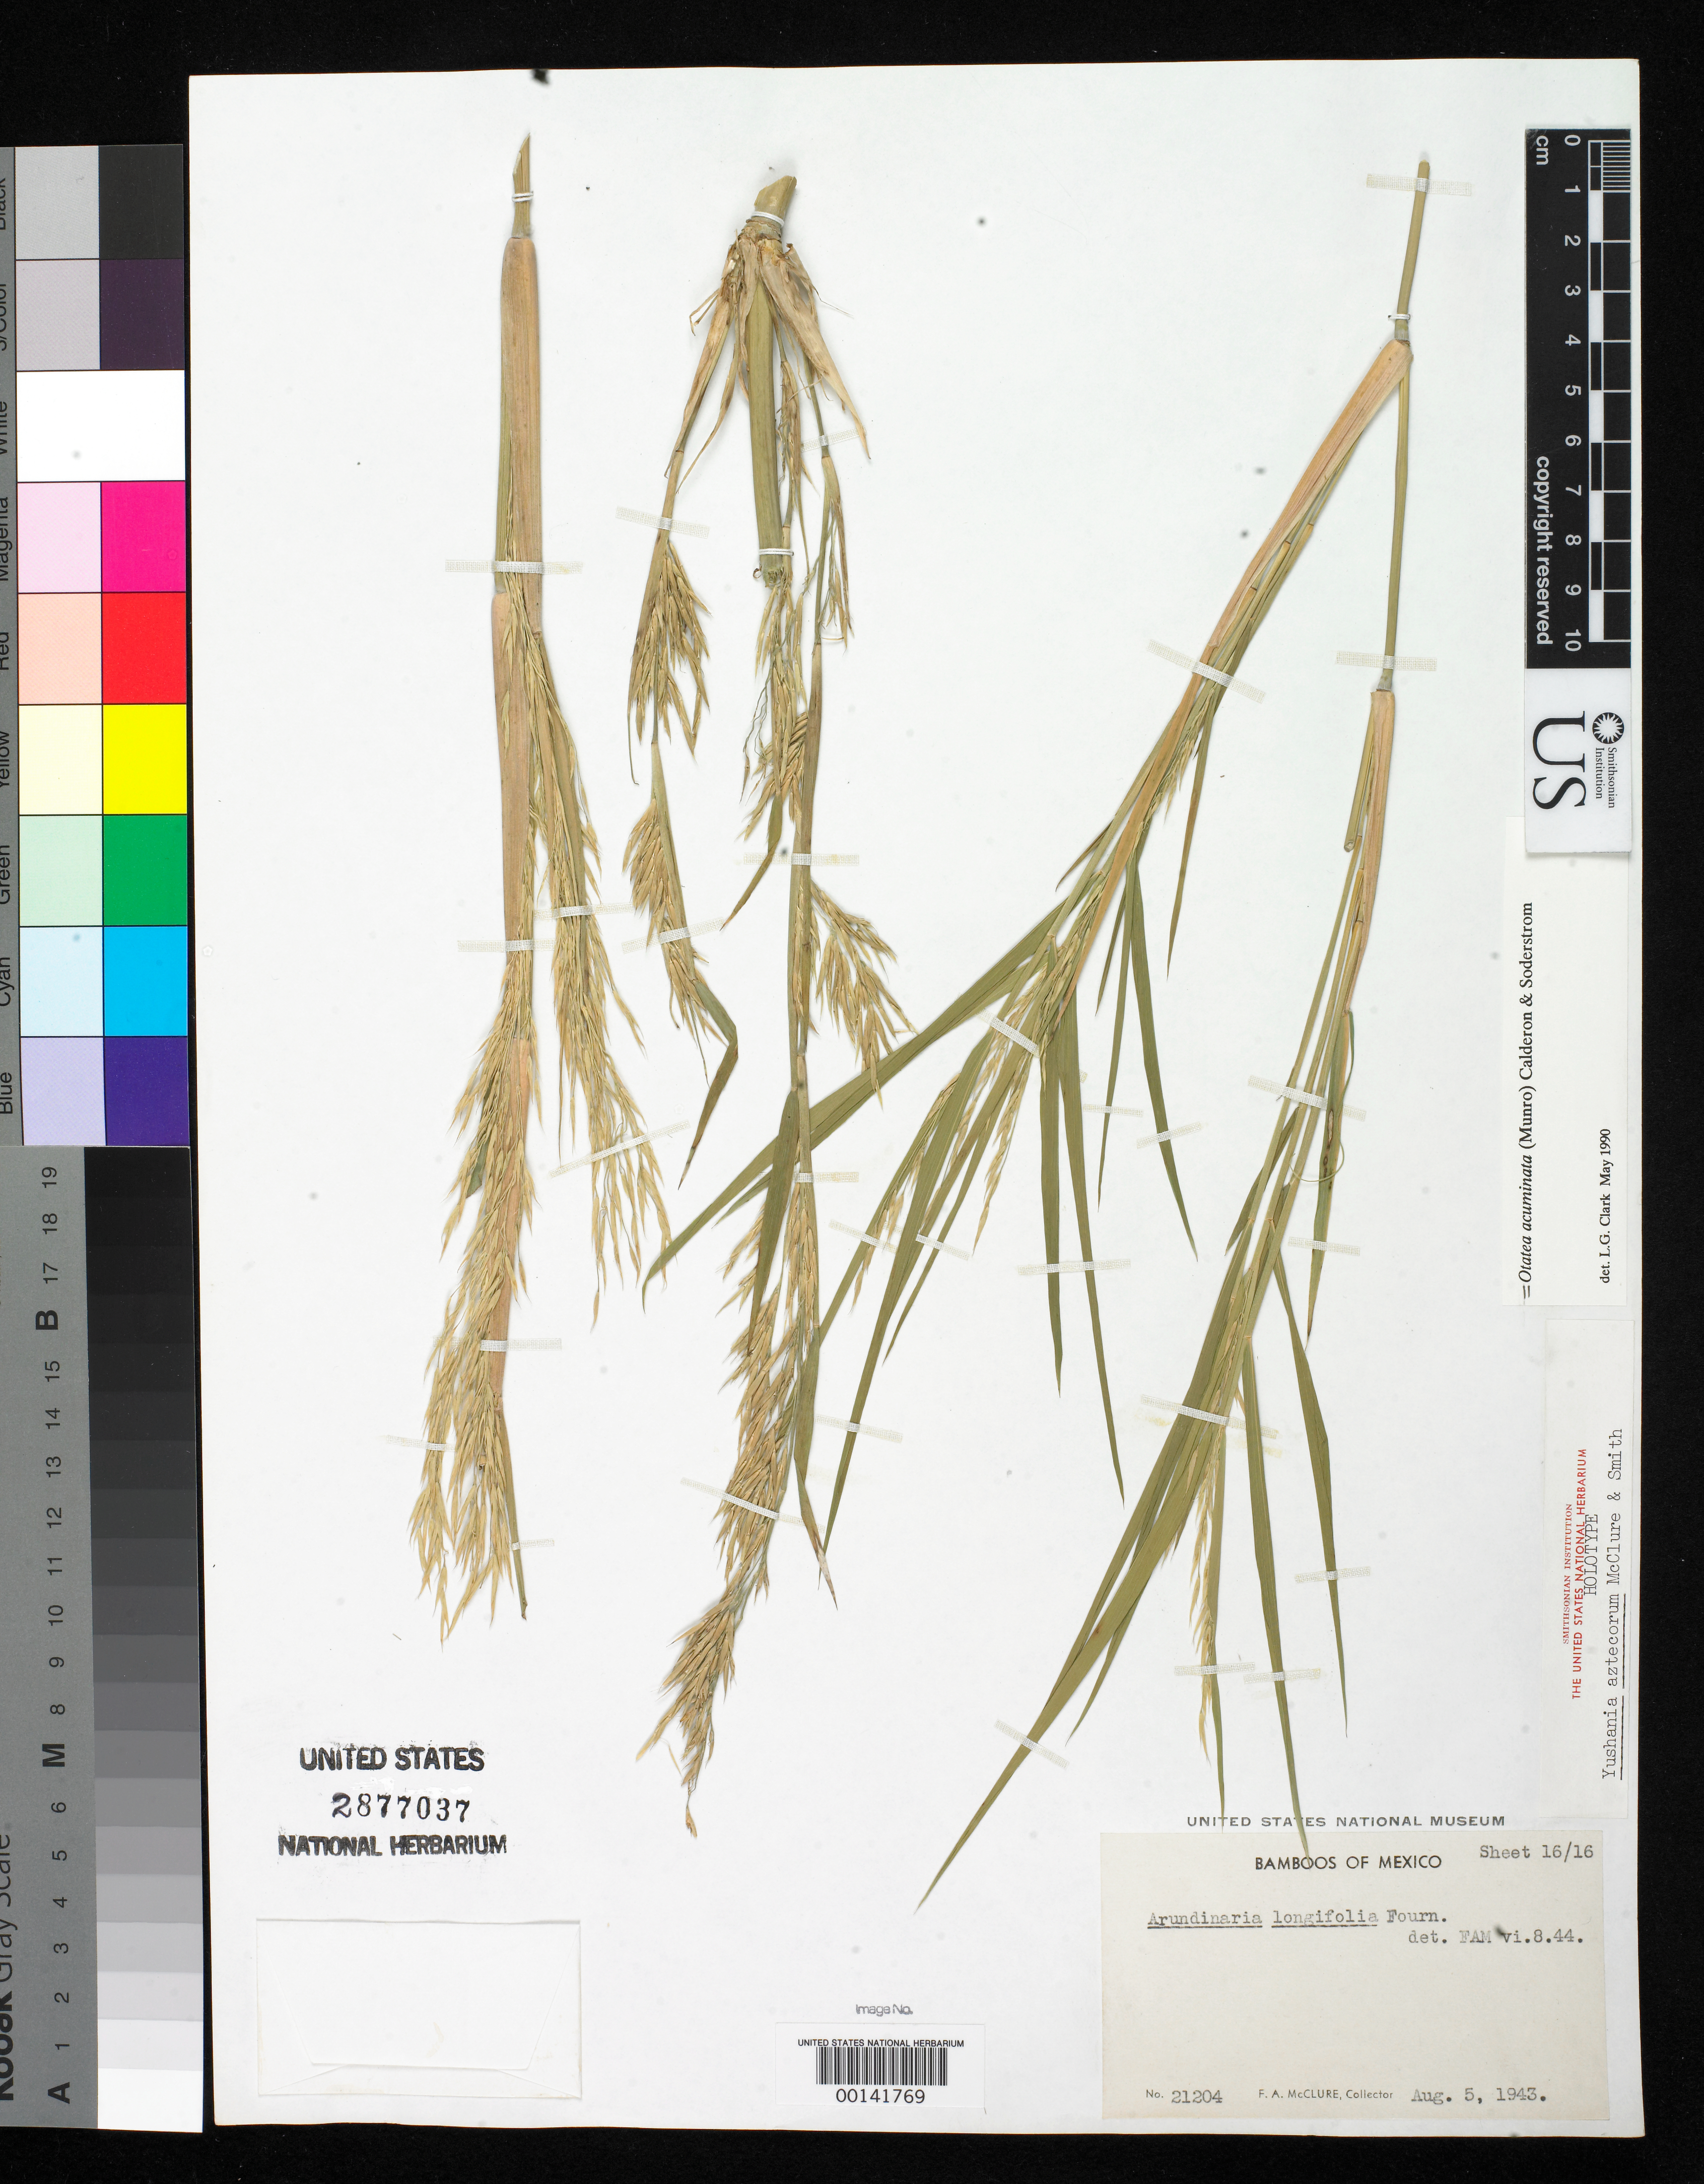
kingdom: Plantae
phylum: Tracheophyta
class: Liliopsida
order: Poales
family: Poaceae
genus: Yushania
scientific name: Yushania aztecorum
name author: McClure & E.W. Sm.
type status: Holotype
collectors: F. A. McClure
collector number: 21204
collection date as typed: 05 Aug 1943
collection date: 1943-08-05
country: Mexico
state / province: Sinaloa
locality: Slopes of La Dispensa, inland from Rosario.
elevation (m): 457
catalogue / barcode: US 2877037